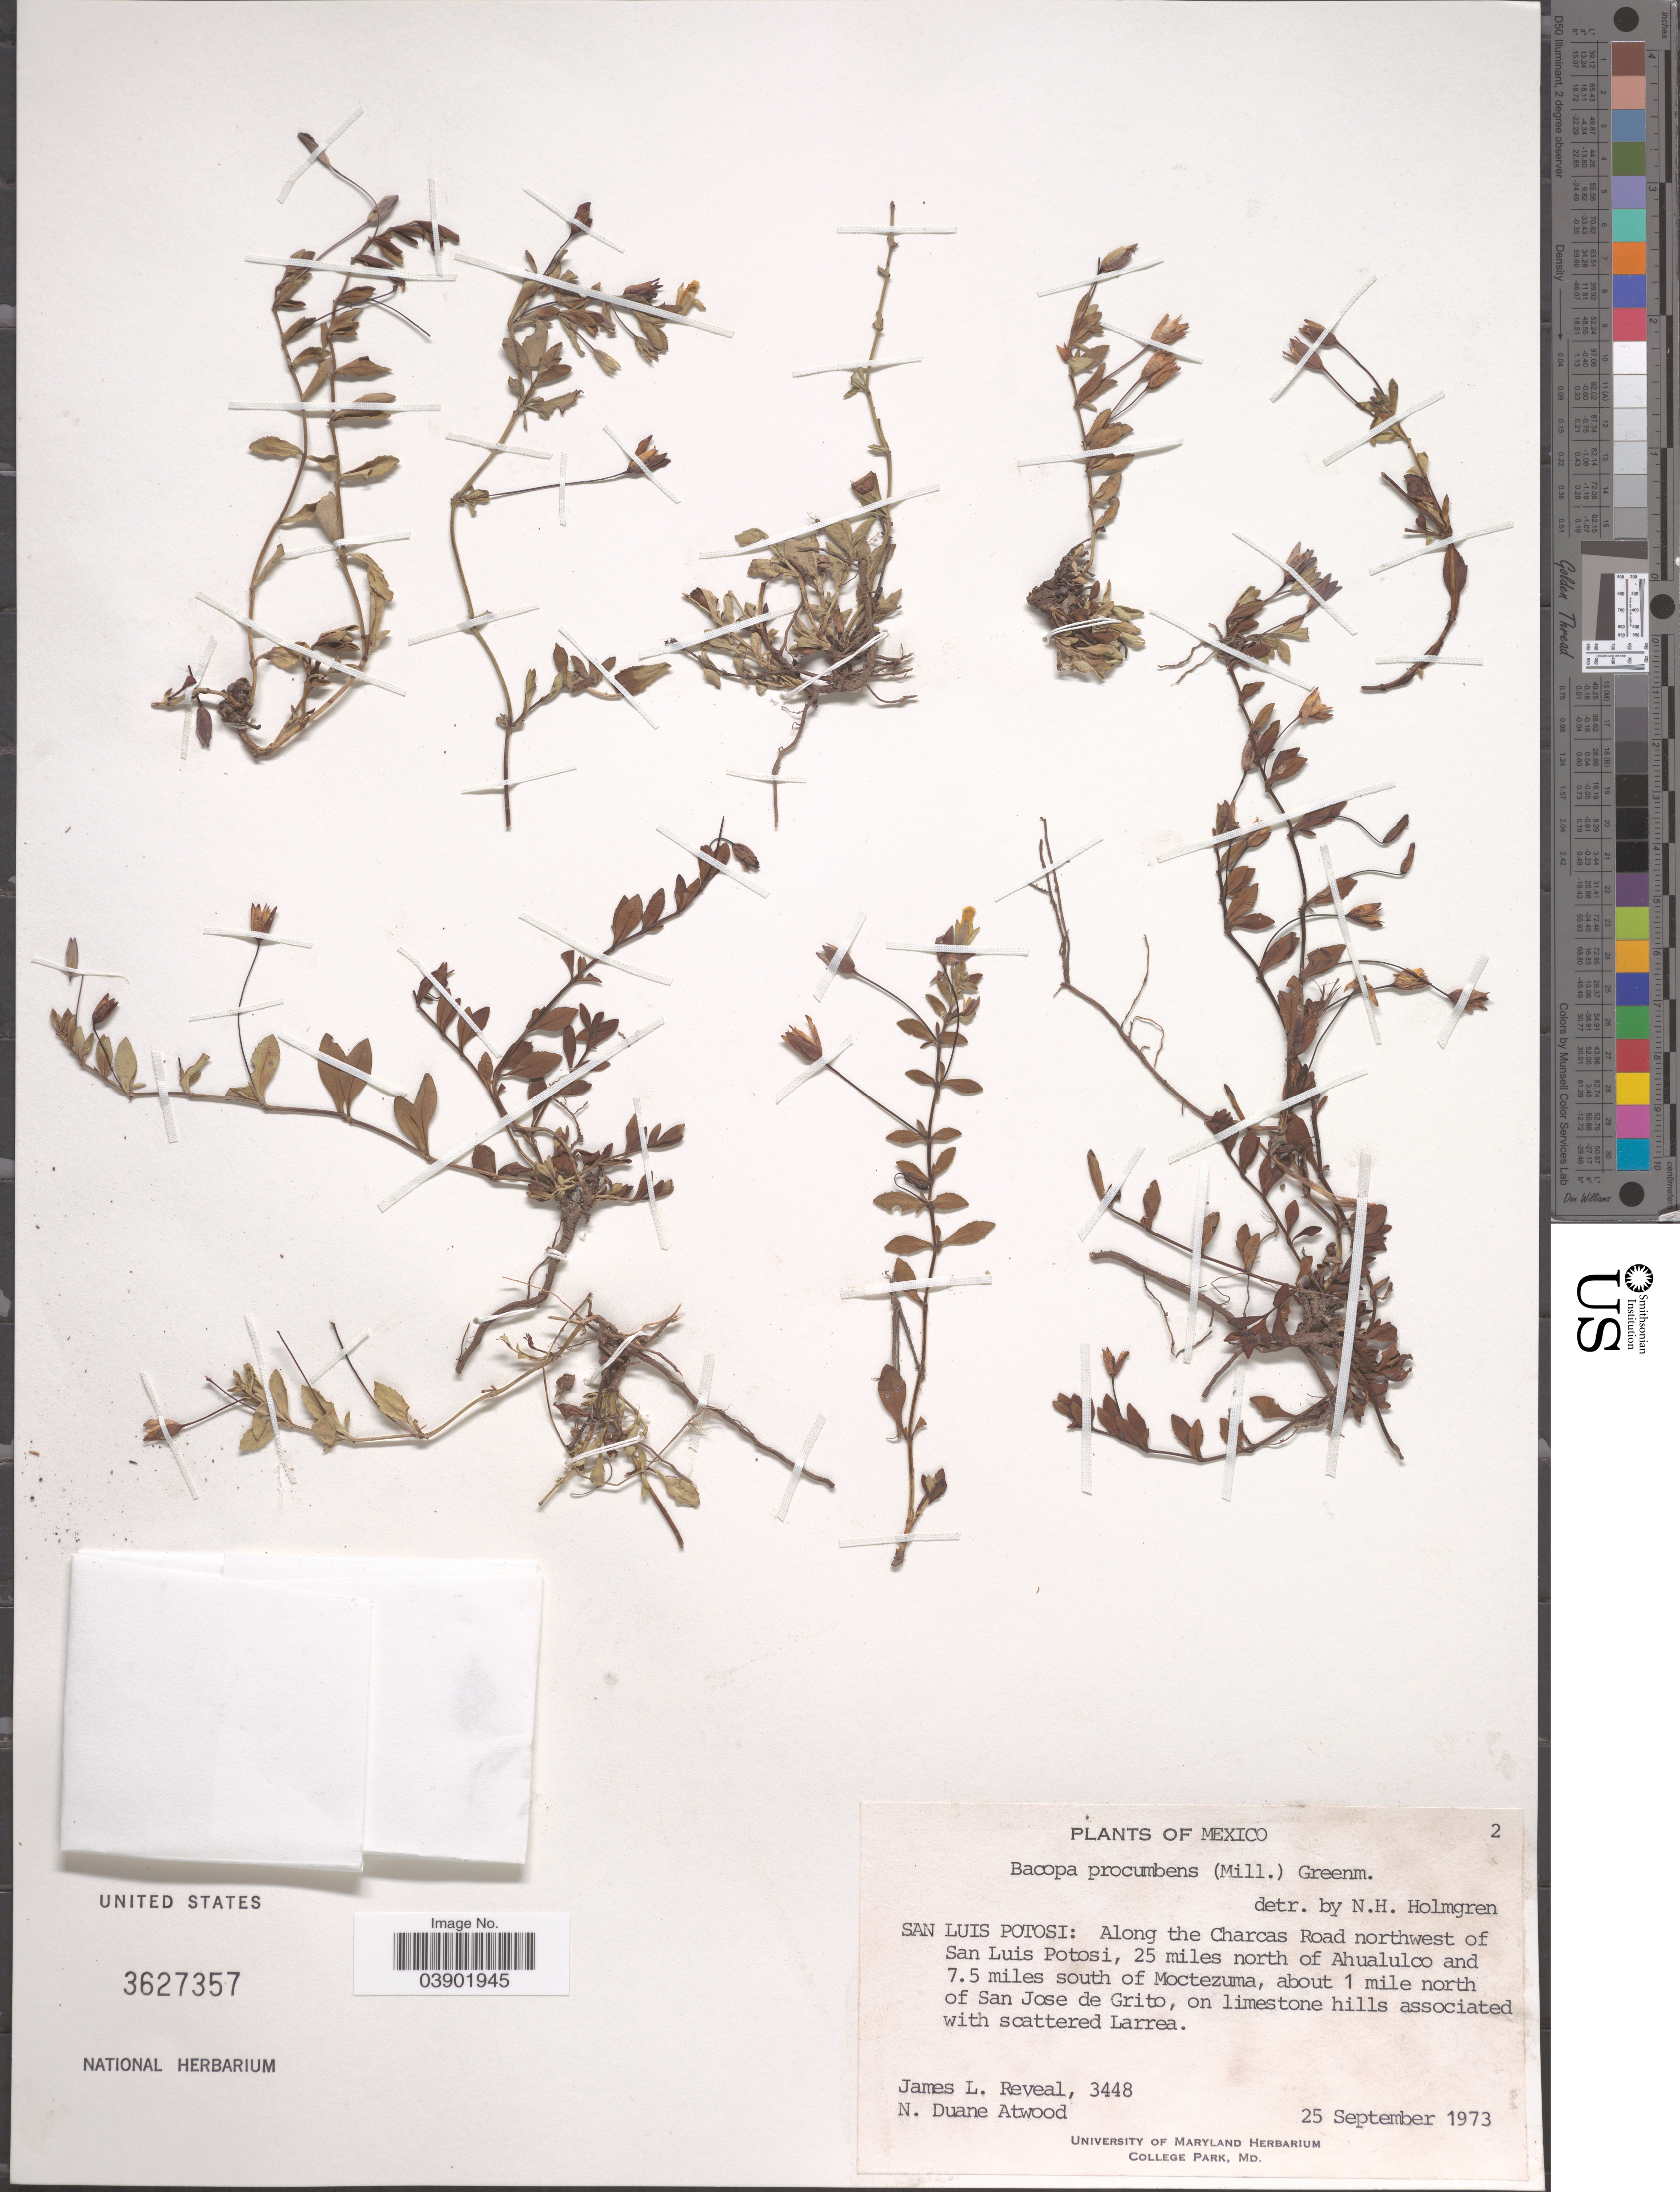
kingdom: Plantae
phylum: Tracheophyta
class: Magnoliopsida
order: Lamiales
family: Plantaginaceae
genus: Bacopa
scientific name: Bacopa procumbens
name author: (Mill.) Greenm.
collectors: J. L. Reveal & N. Atwood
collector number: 3448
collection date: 1973-09-25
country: Mexico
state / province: San Luis Potosí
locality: Along the Charcas Road northwest of San Luis Potosi, 25 miles north of Ahualulco and 7.5 miles south of Moctezuma, about 1 mile north of San Jose de Grito.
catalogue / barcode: US 3627357